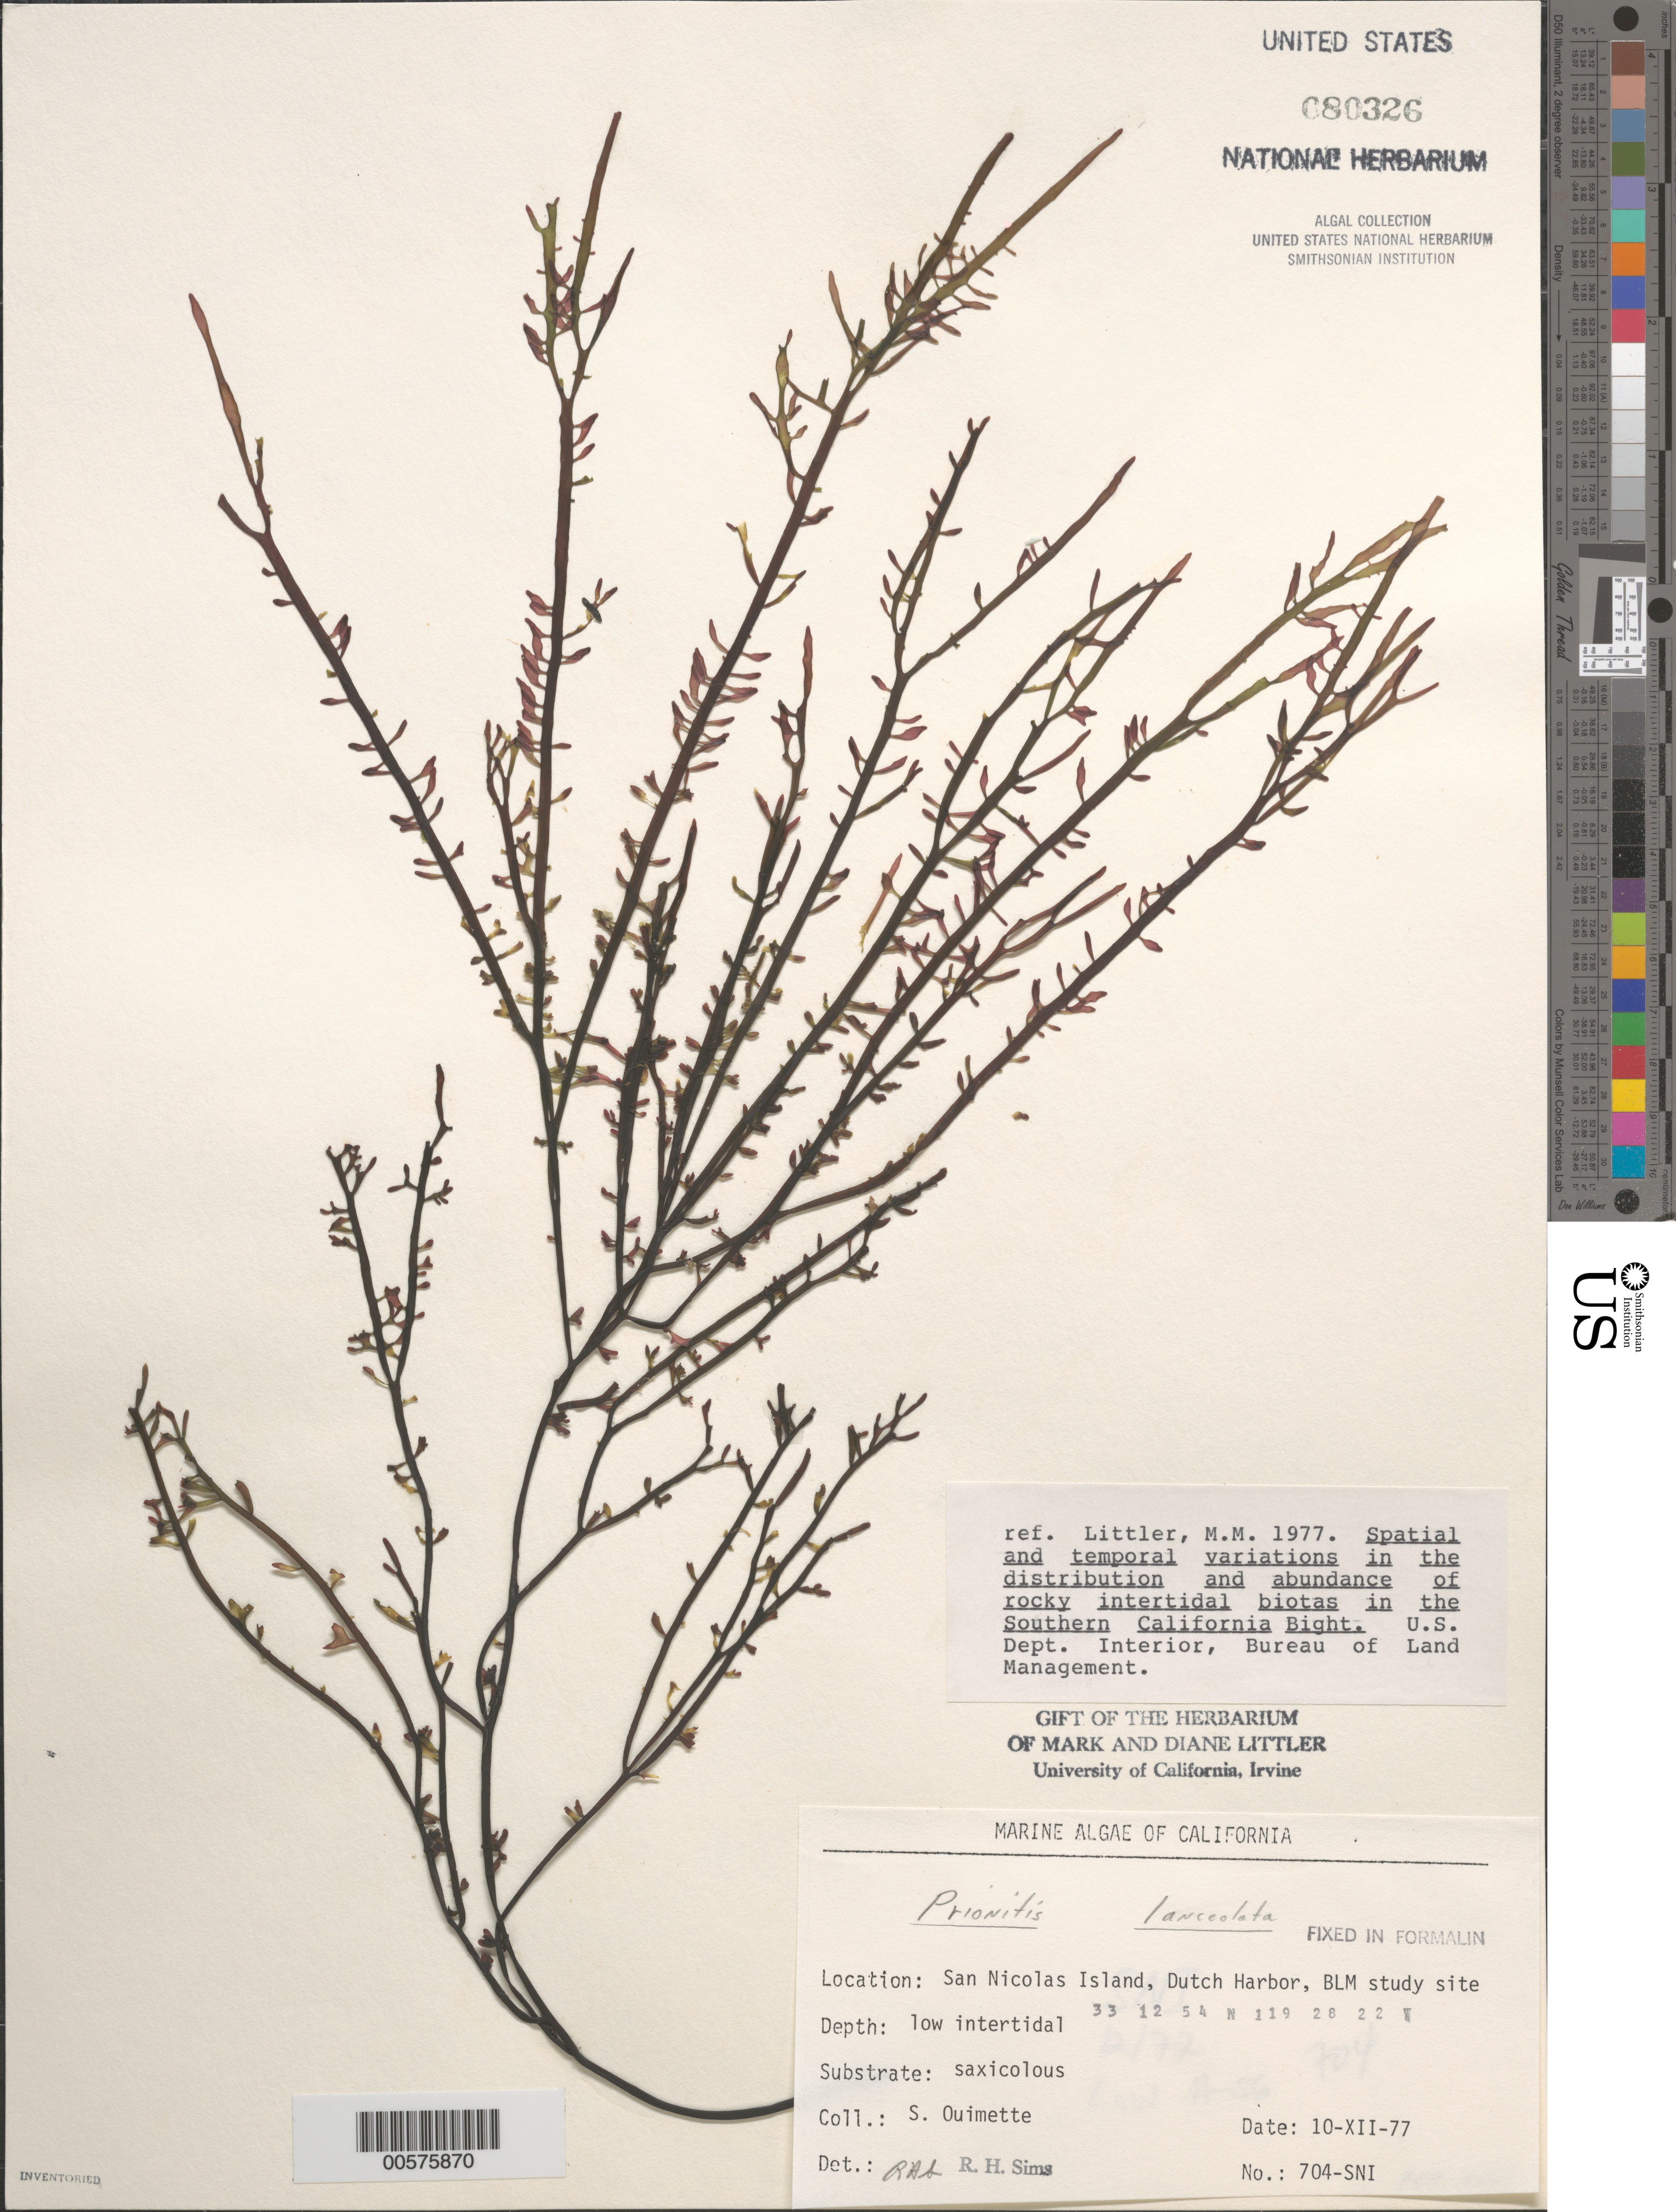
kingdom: Plantae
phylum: Rhodophyta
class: Florideophyceae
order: Cryptonemiales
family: Cryptonemiaceae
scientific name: Prionitis lanceolata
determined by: Sims, Robert H.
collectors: S. Ouimette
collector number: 704-sni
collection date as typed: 10 Dec 1977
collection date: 1977-12-10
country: United States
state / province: California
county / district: Ventura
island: San Nicolas Island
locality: Dutch Harbor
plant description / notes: BLM-SOCALBIGHT Rocky Intertidal Survey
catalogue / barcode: US 80326